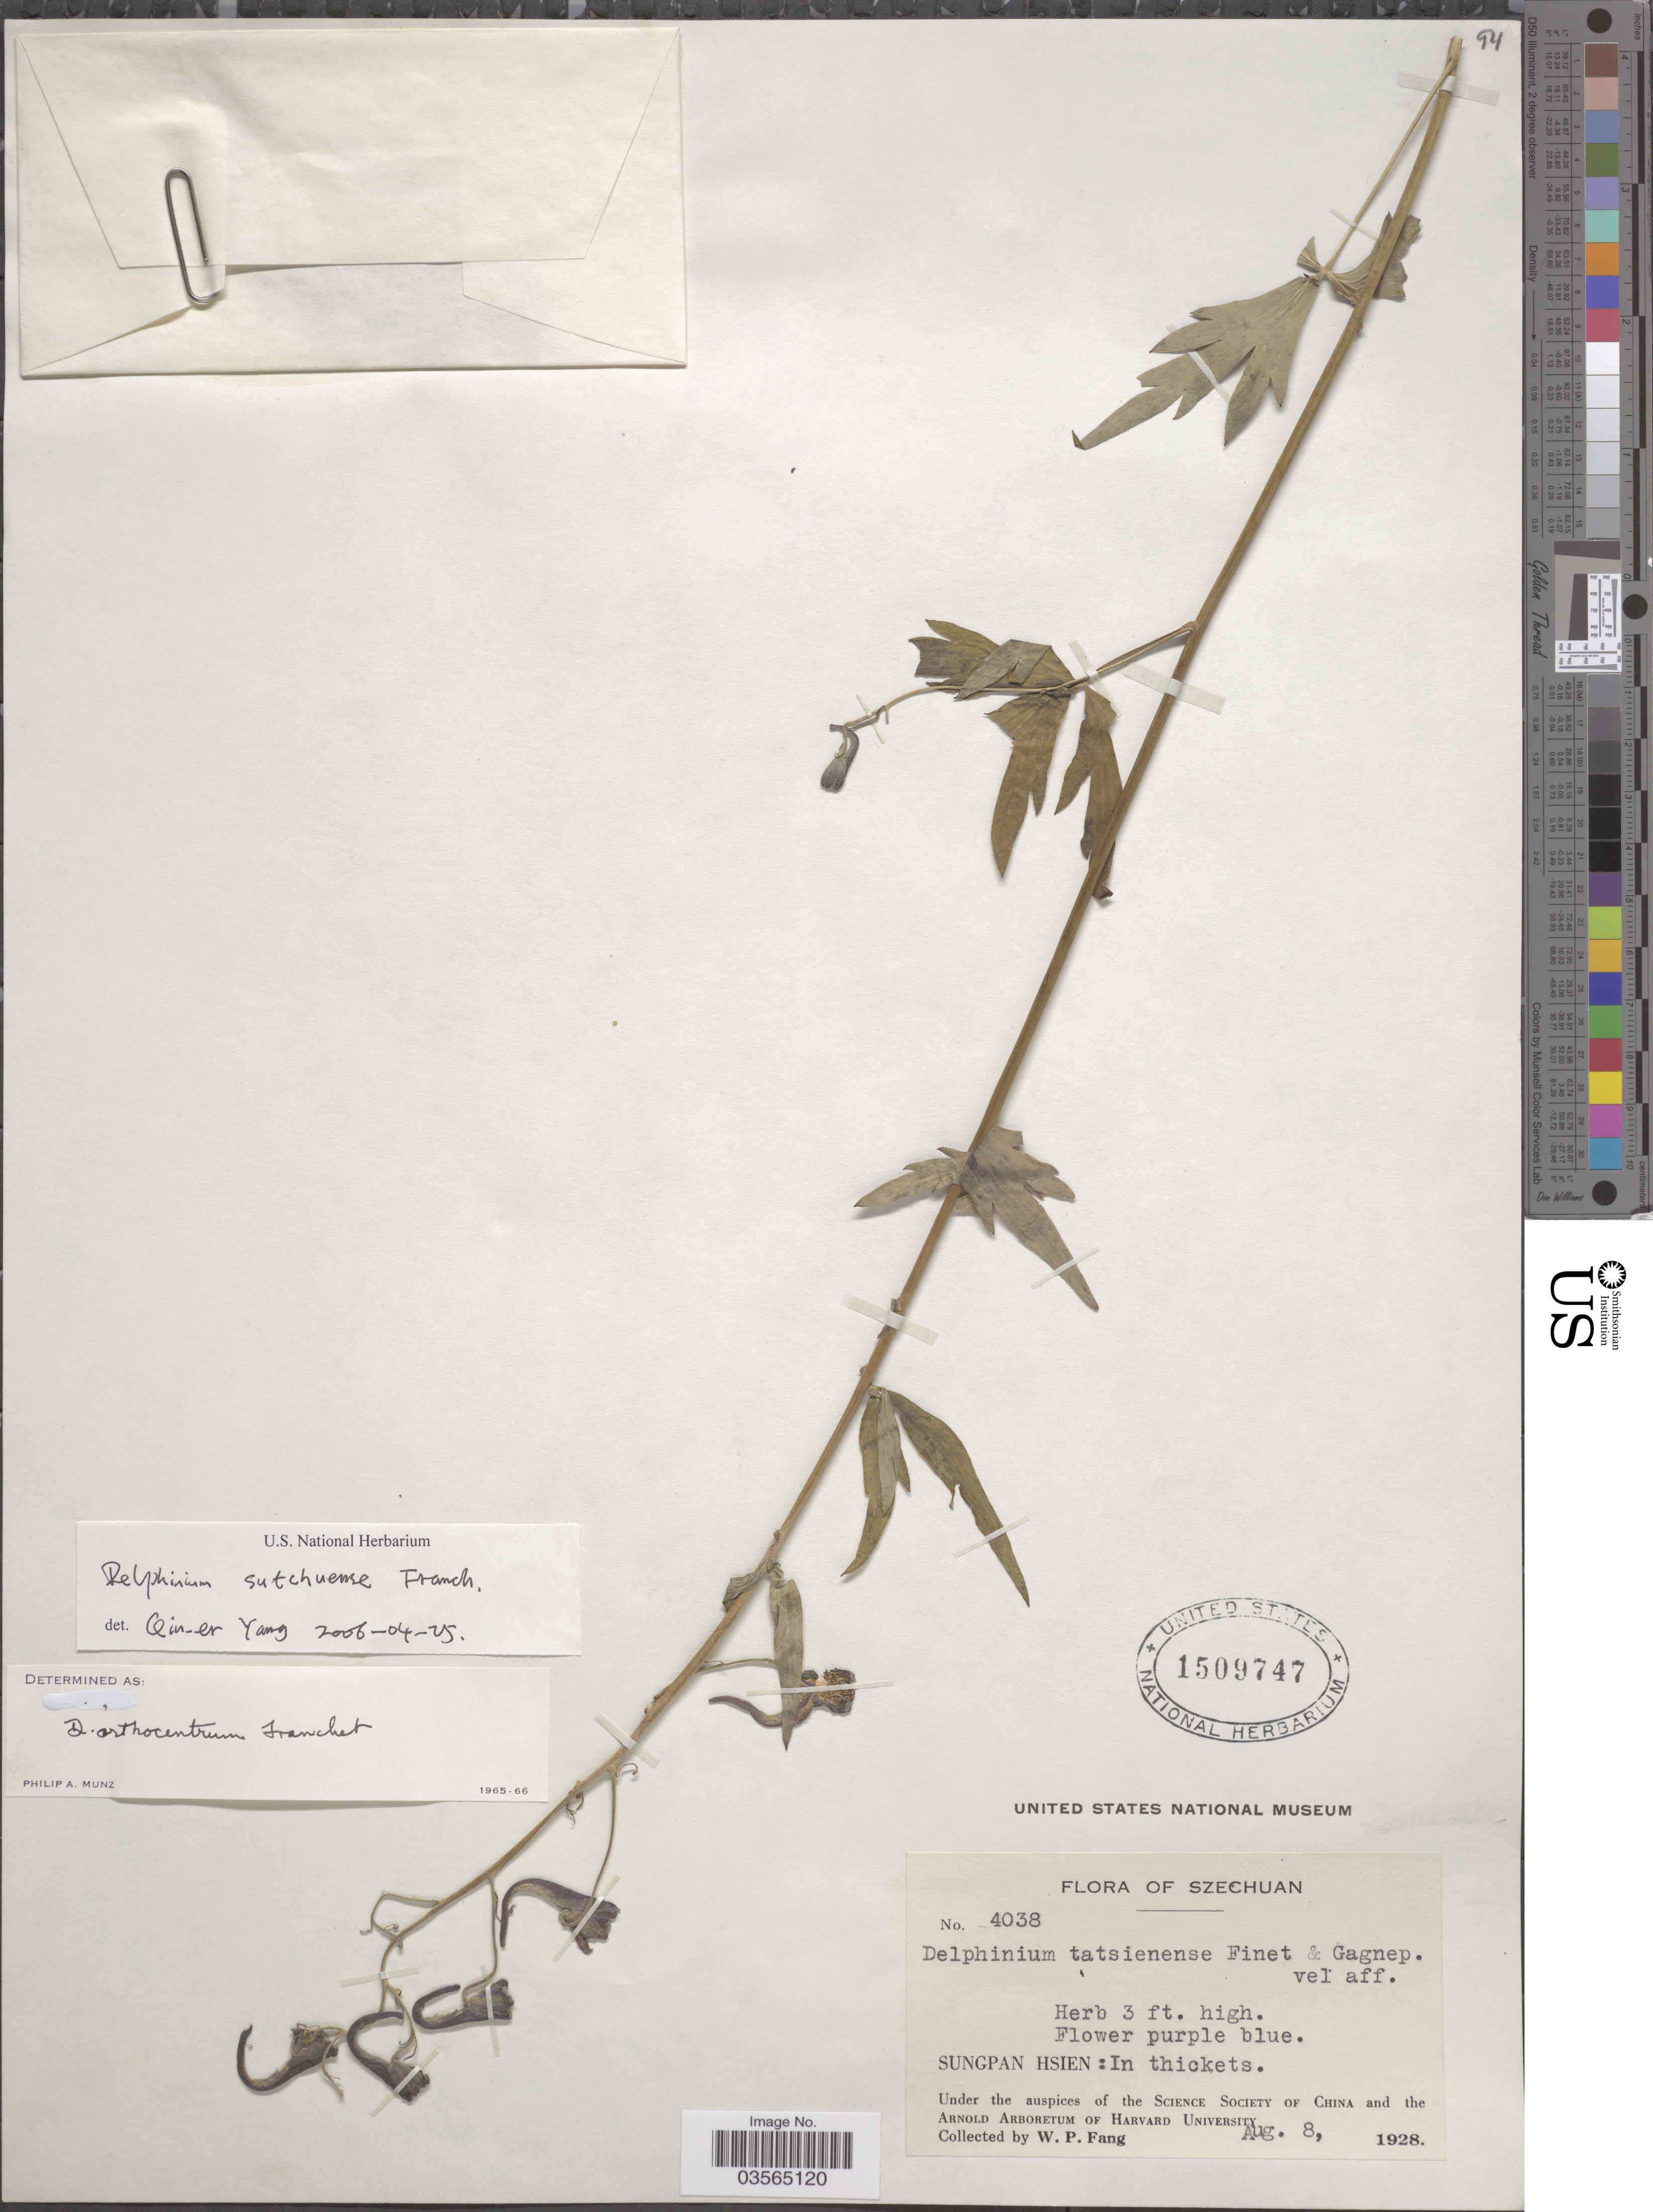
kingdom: Plantae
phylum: Tracheophyta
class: Magnoliopsida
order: Ranunculales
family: Ranunculaceae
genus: Delphinium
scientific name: Delphinium orthocentrum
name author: Franch.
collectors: W. P. Fang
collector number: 4038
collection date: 1928-08-08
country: China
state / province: Sichuan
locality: Szechuan. Sungpan Hsien.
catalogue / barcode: US 1509747